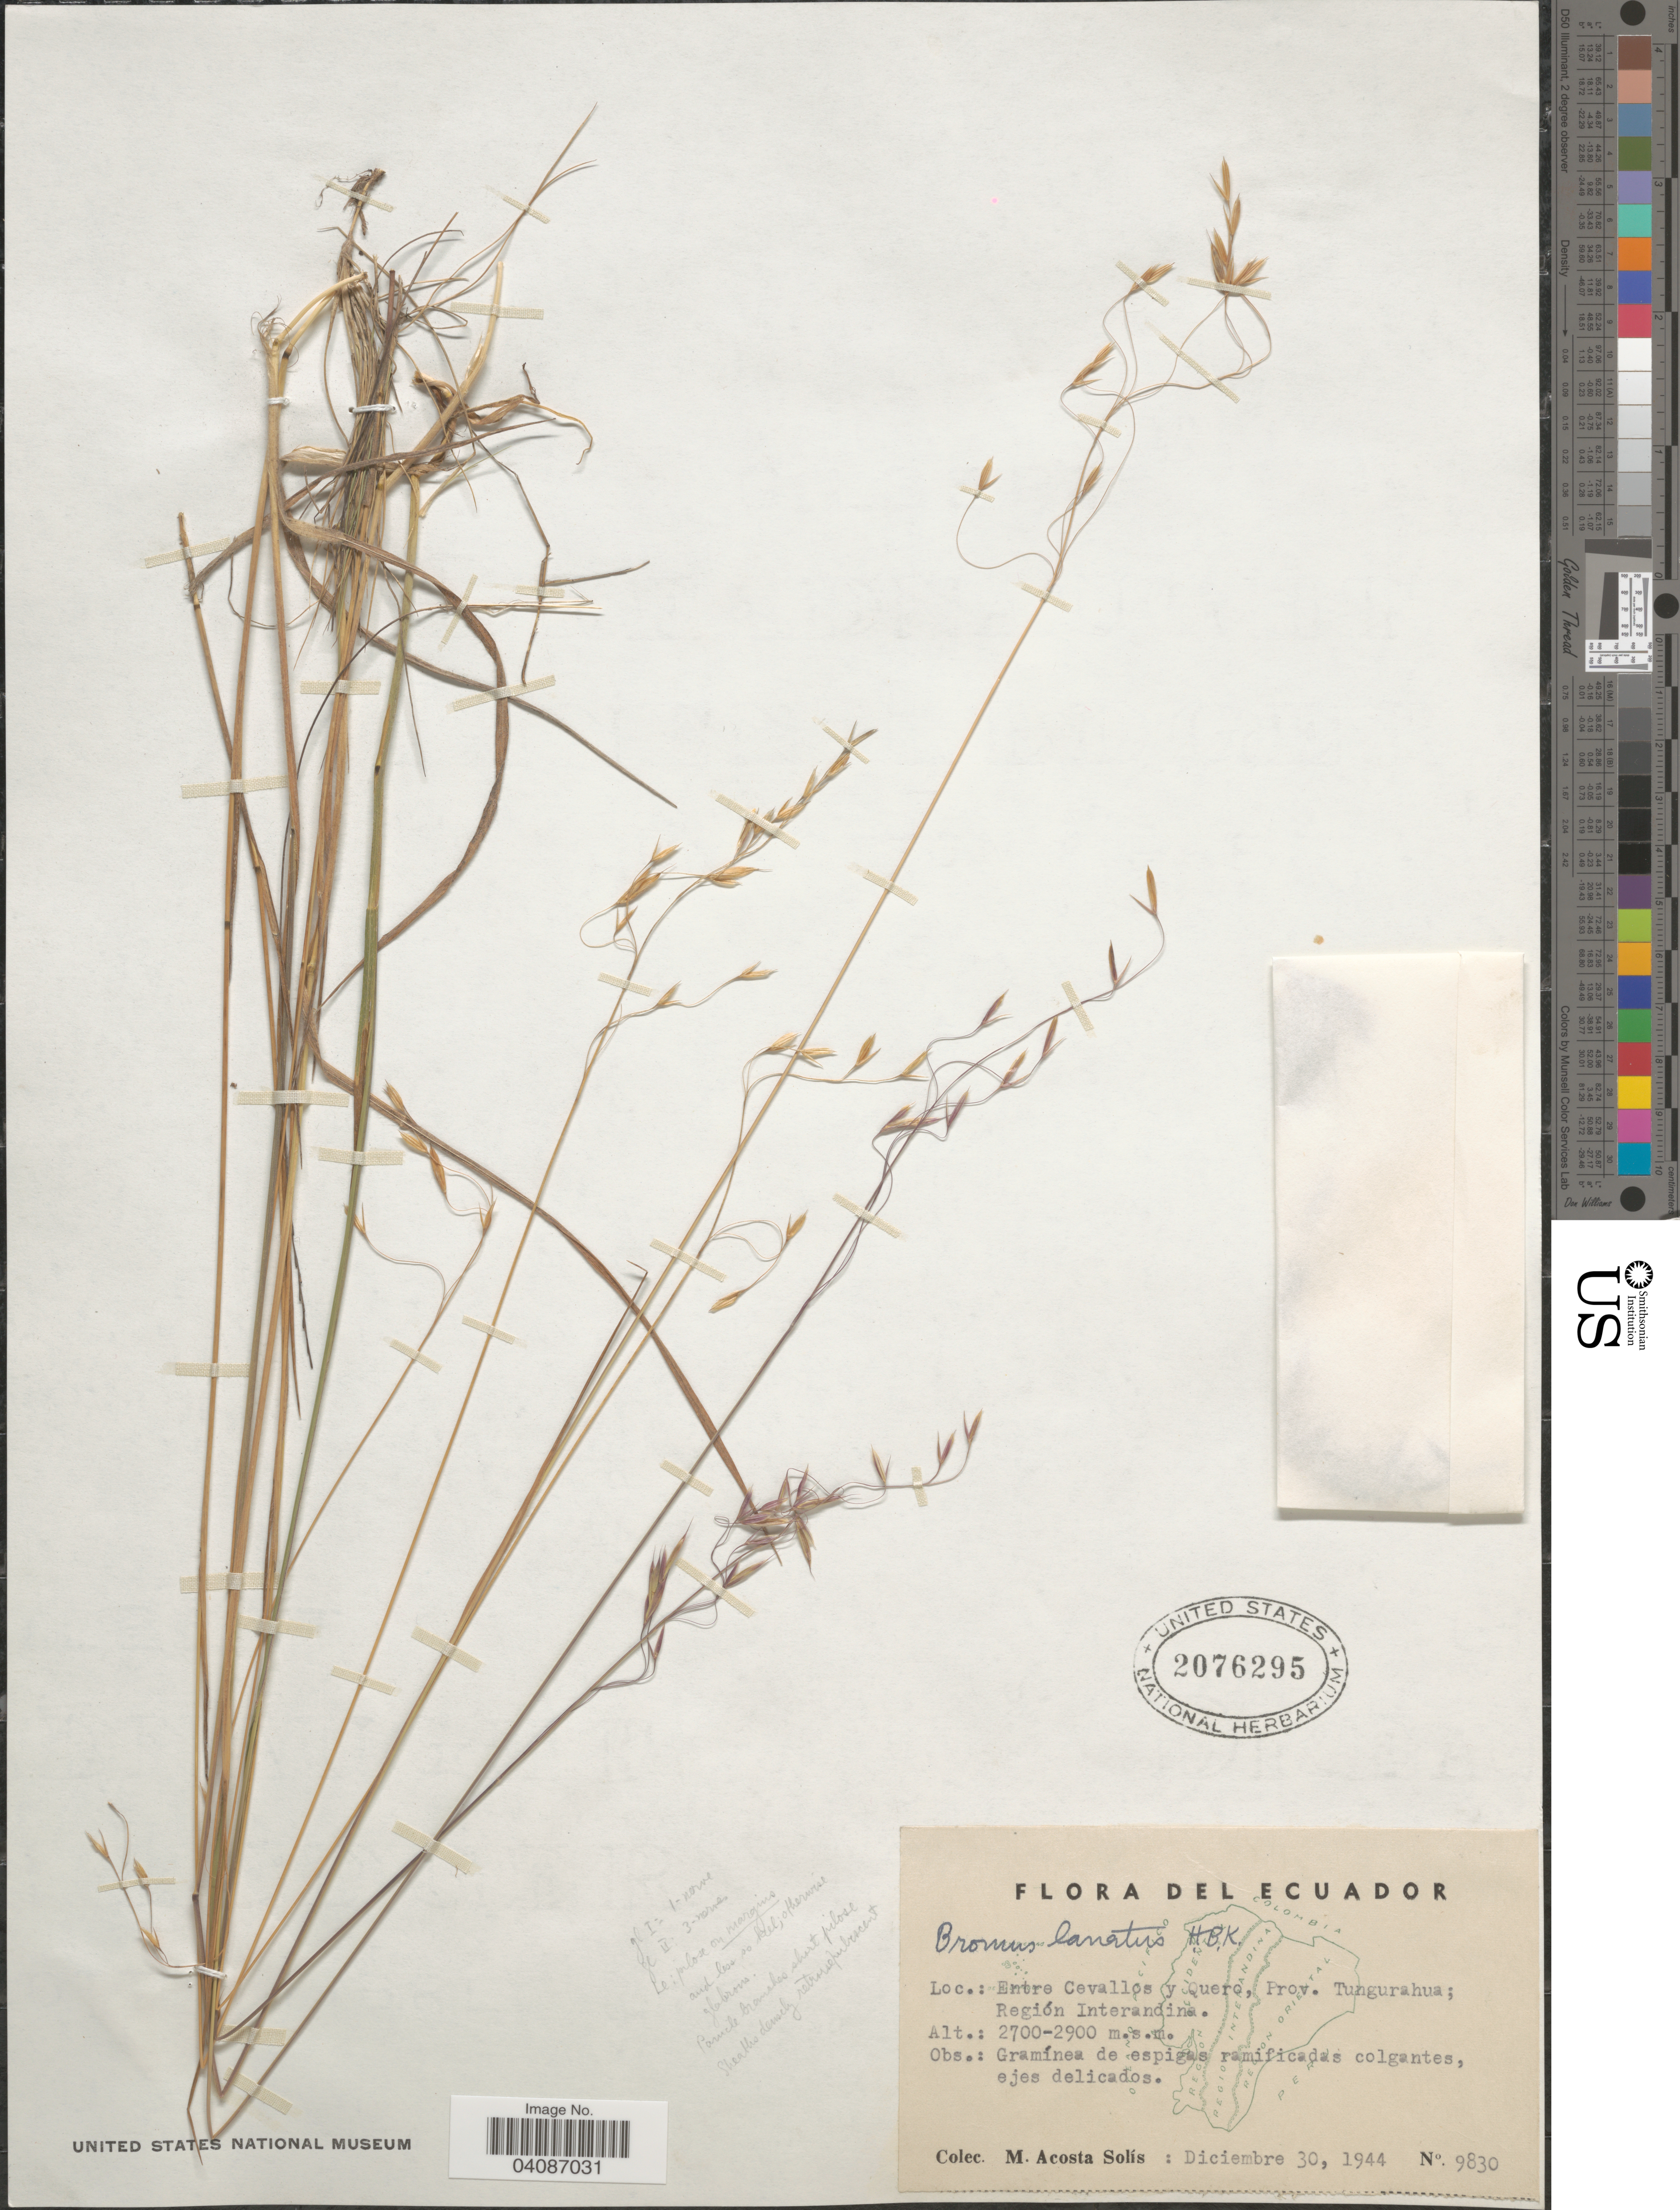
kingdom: Plantae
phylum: Tracheophyta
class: Liliopsida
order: Poales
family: Poaceae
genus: Bromus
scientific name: Bromus lanatus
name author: Kunth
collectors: M. Acosta Solis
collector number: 9830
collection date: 1944-12-30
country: Ecuador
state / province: Tungurahua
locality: Entre Cevallos y Quero, Región Interandina.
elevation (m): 2700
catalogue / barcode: US 2076295